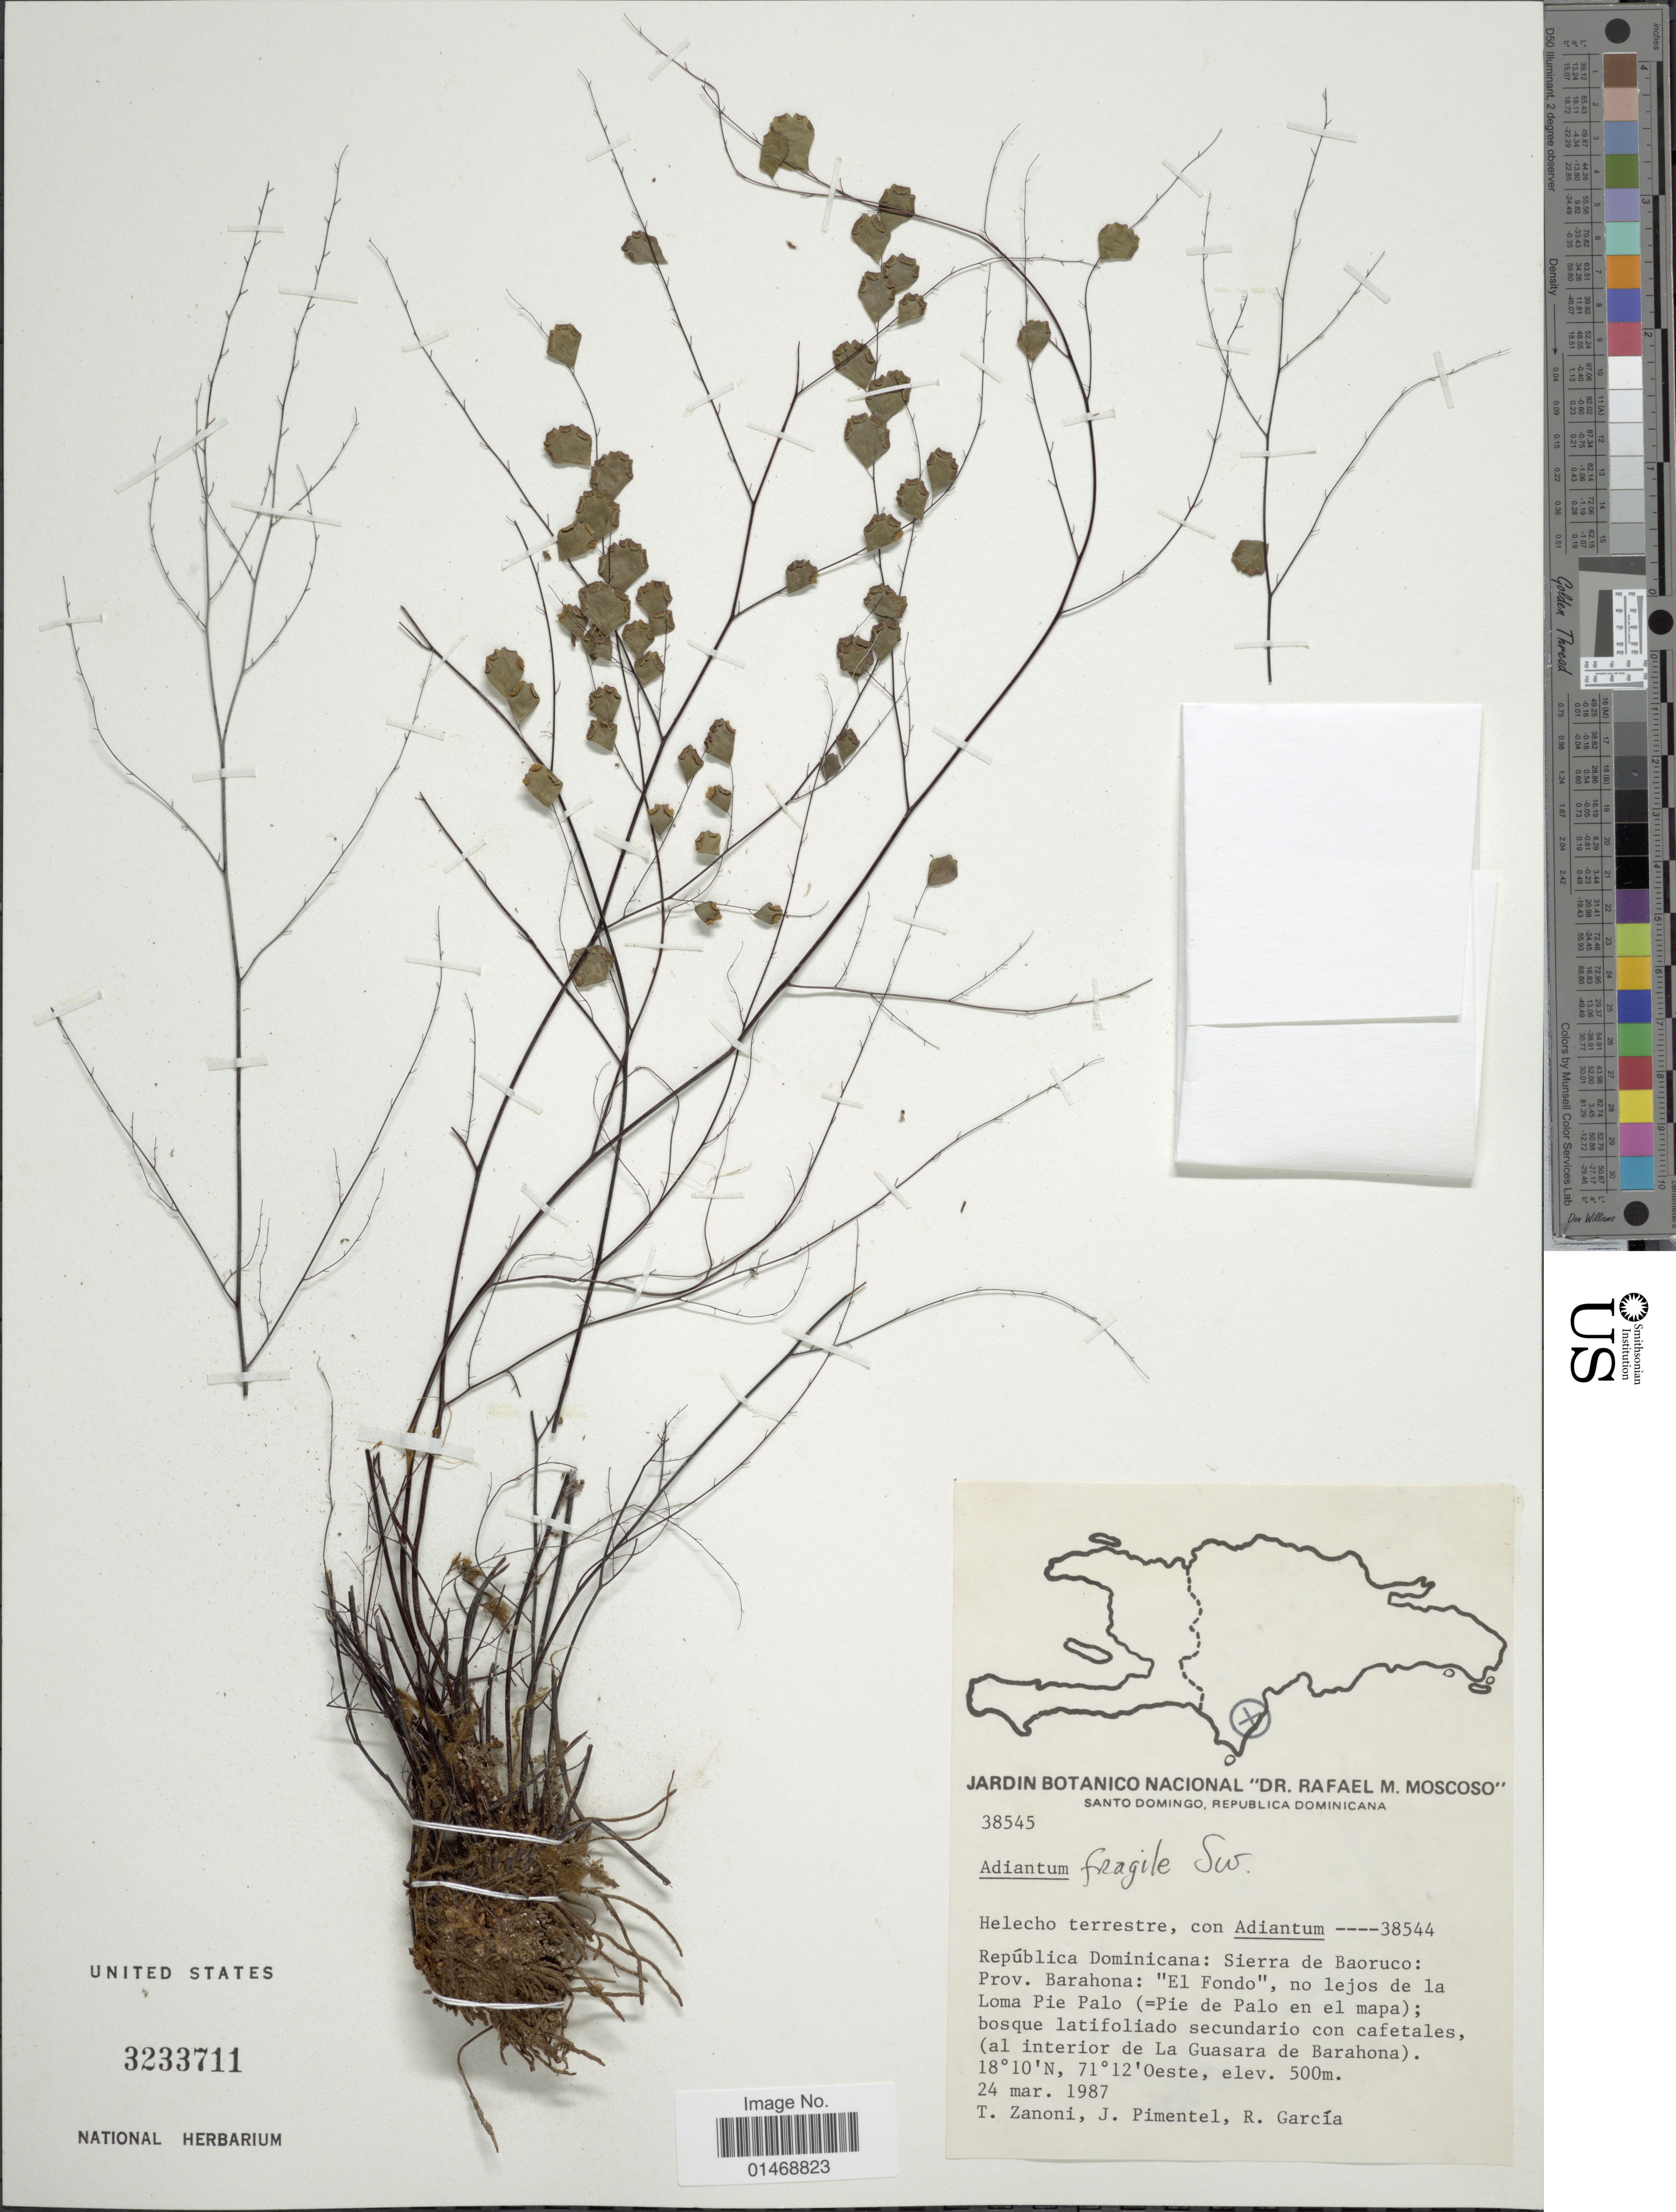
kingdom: Plantae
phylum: Tracheophyta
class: Polypodiopsida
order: Polypodiales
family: Pteridaceae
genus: Adiantum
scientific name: Adiantum fragile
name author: Sw.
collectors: T. A. Zanoni, J. Pimentel & R. Garcia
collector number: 38545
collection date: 1987-03-24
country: Dominican Republic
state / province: Barahona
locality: Sierra de Baoruco: 'El Fondo', no lejos de la Loma Pie Palo (Pie de Palo en el mapa; bosque latifoliado secundario con cafetales, (al interior de La Guasara de Barahona)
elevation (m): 500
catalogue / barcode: US 3233711